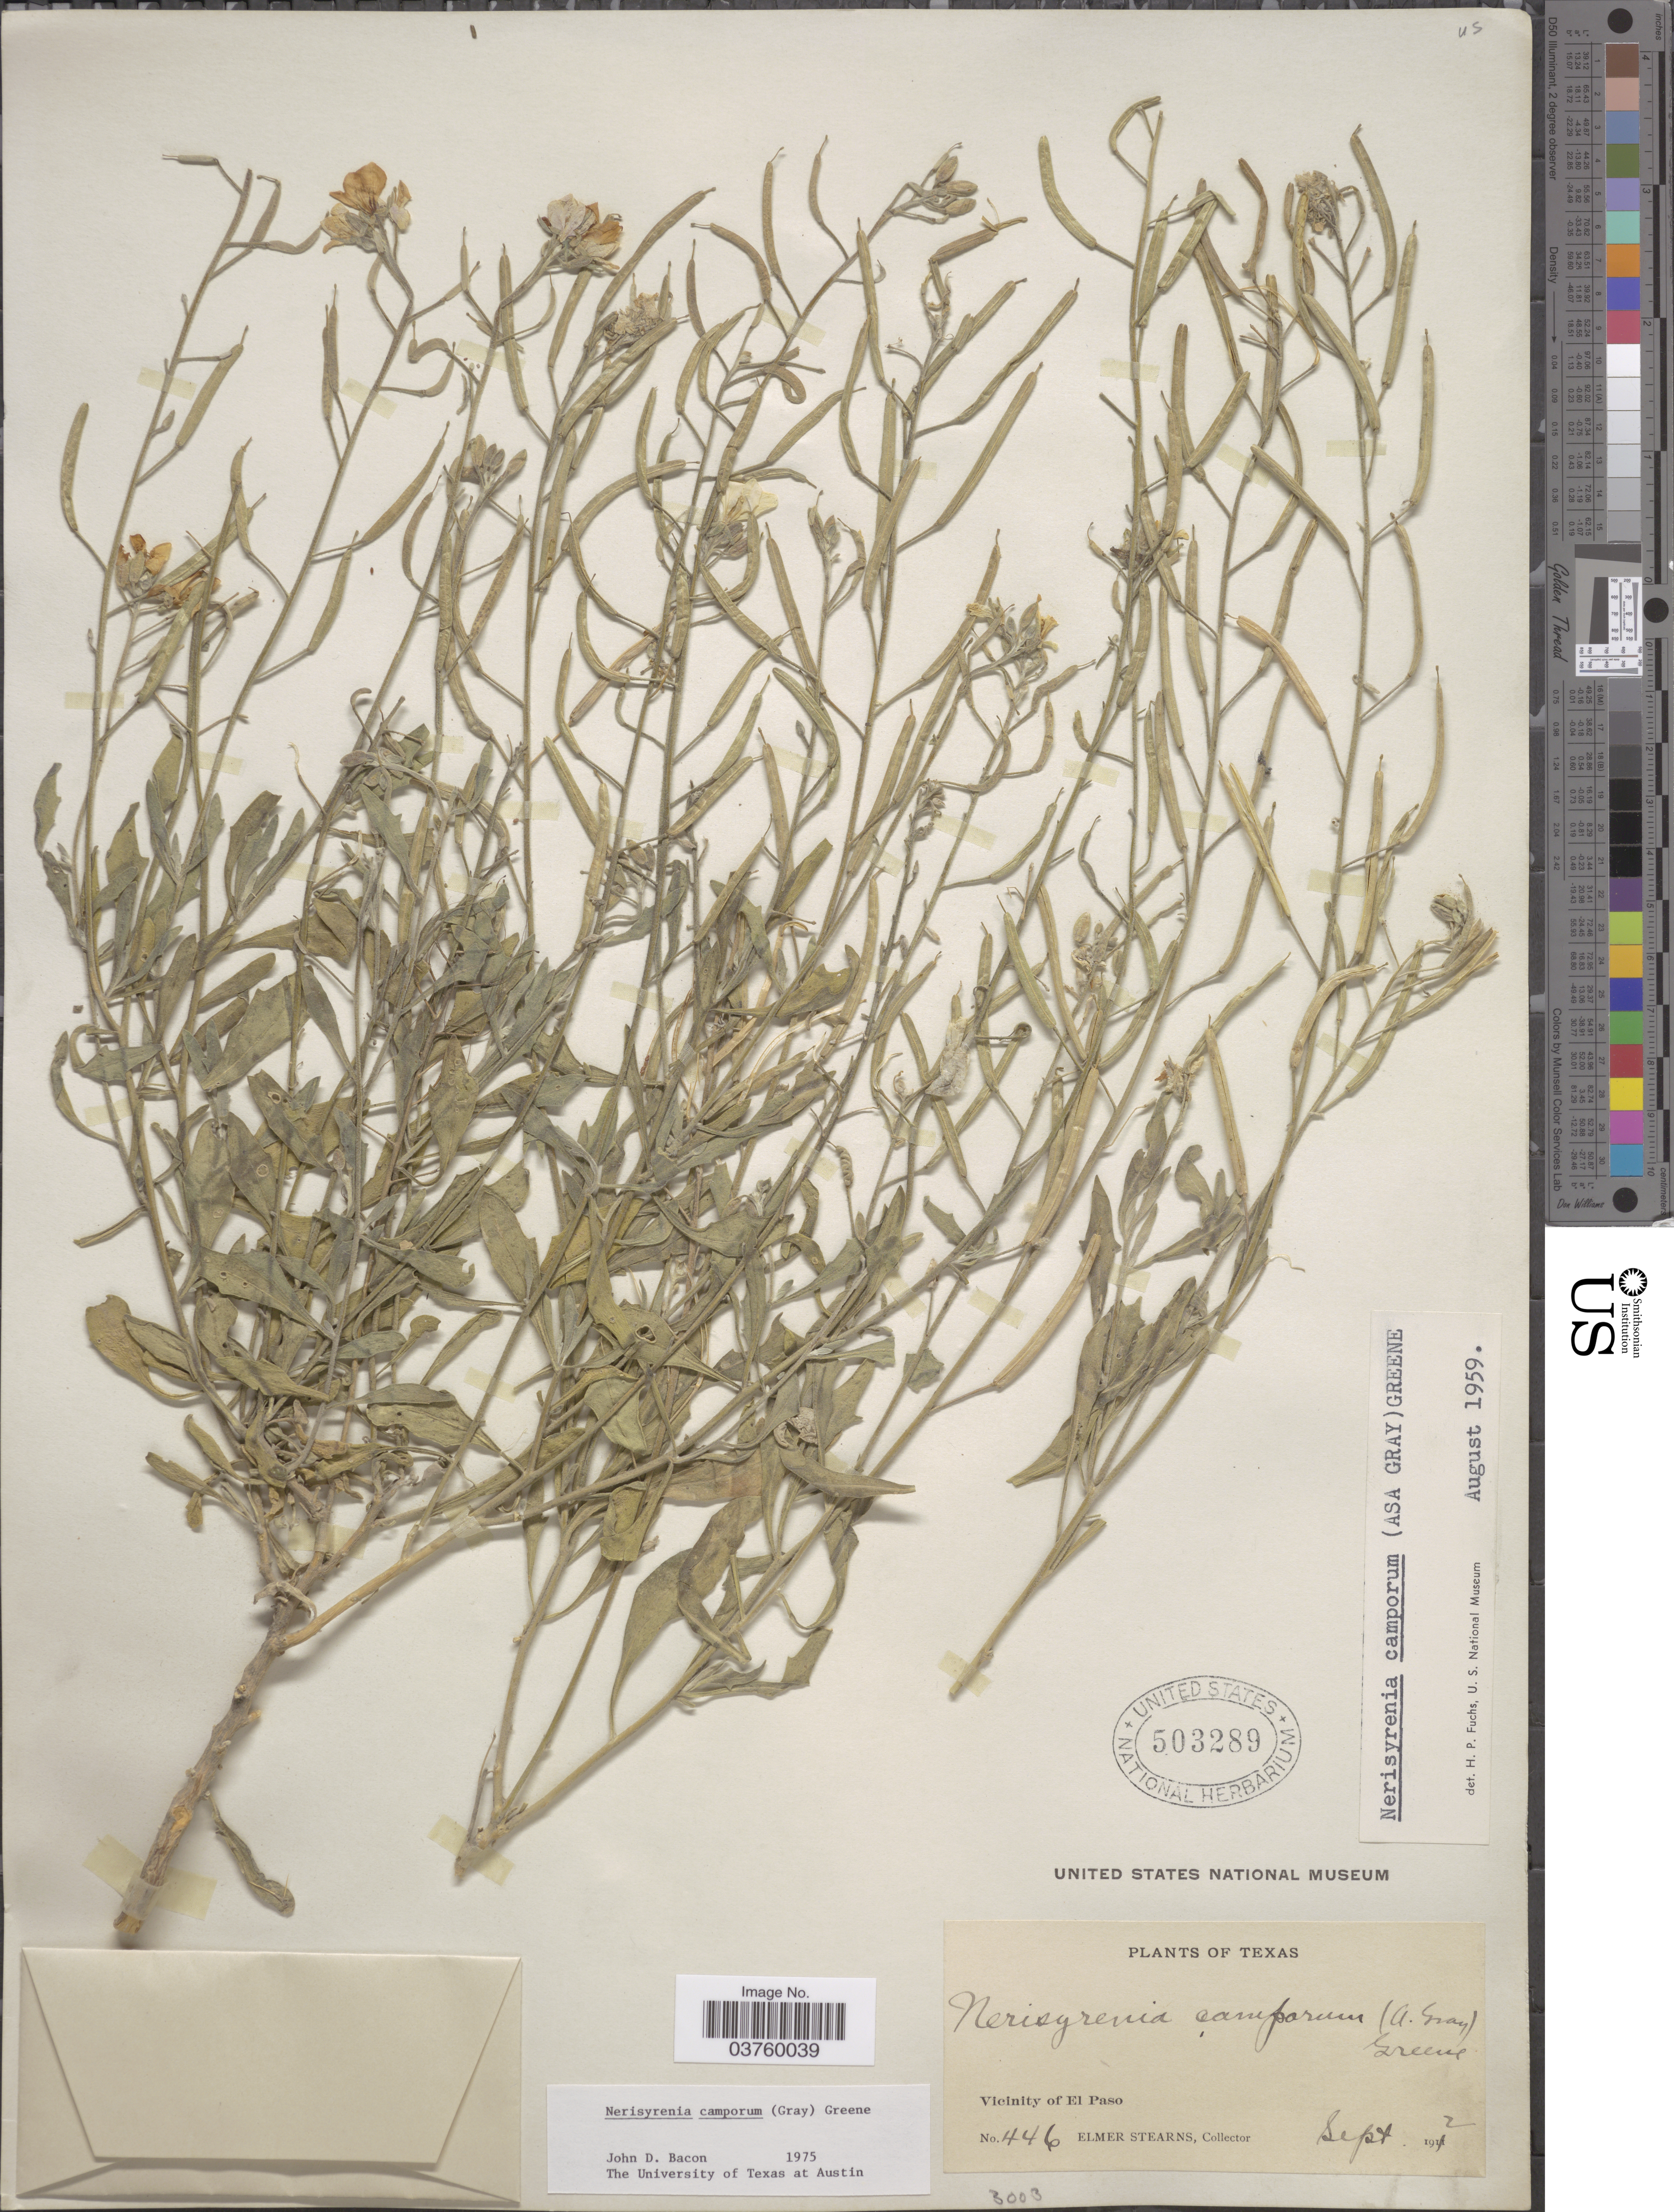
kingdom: Plantae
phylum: Tracheophyta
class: Magnoliopsida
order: Brassicales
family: Brassicaceae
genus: Nerisyrenia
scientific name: Nerisyrenia camporum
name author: (A. Gray) Greene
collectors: E. Stearns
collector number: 446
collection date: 1912-09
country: United States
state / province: Texas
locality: Vicinity of El Paso.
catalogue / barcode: US 503289